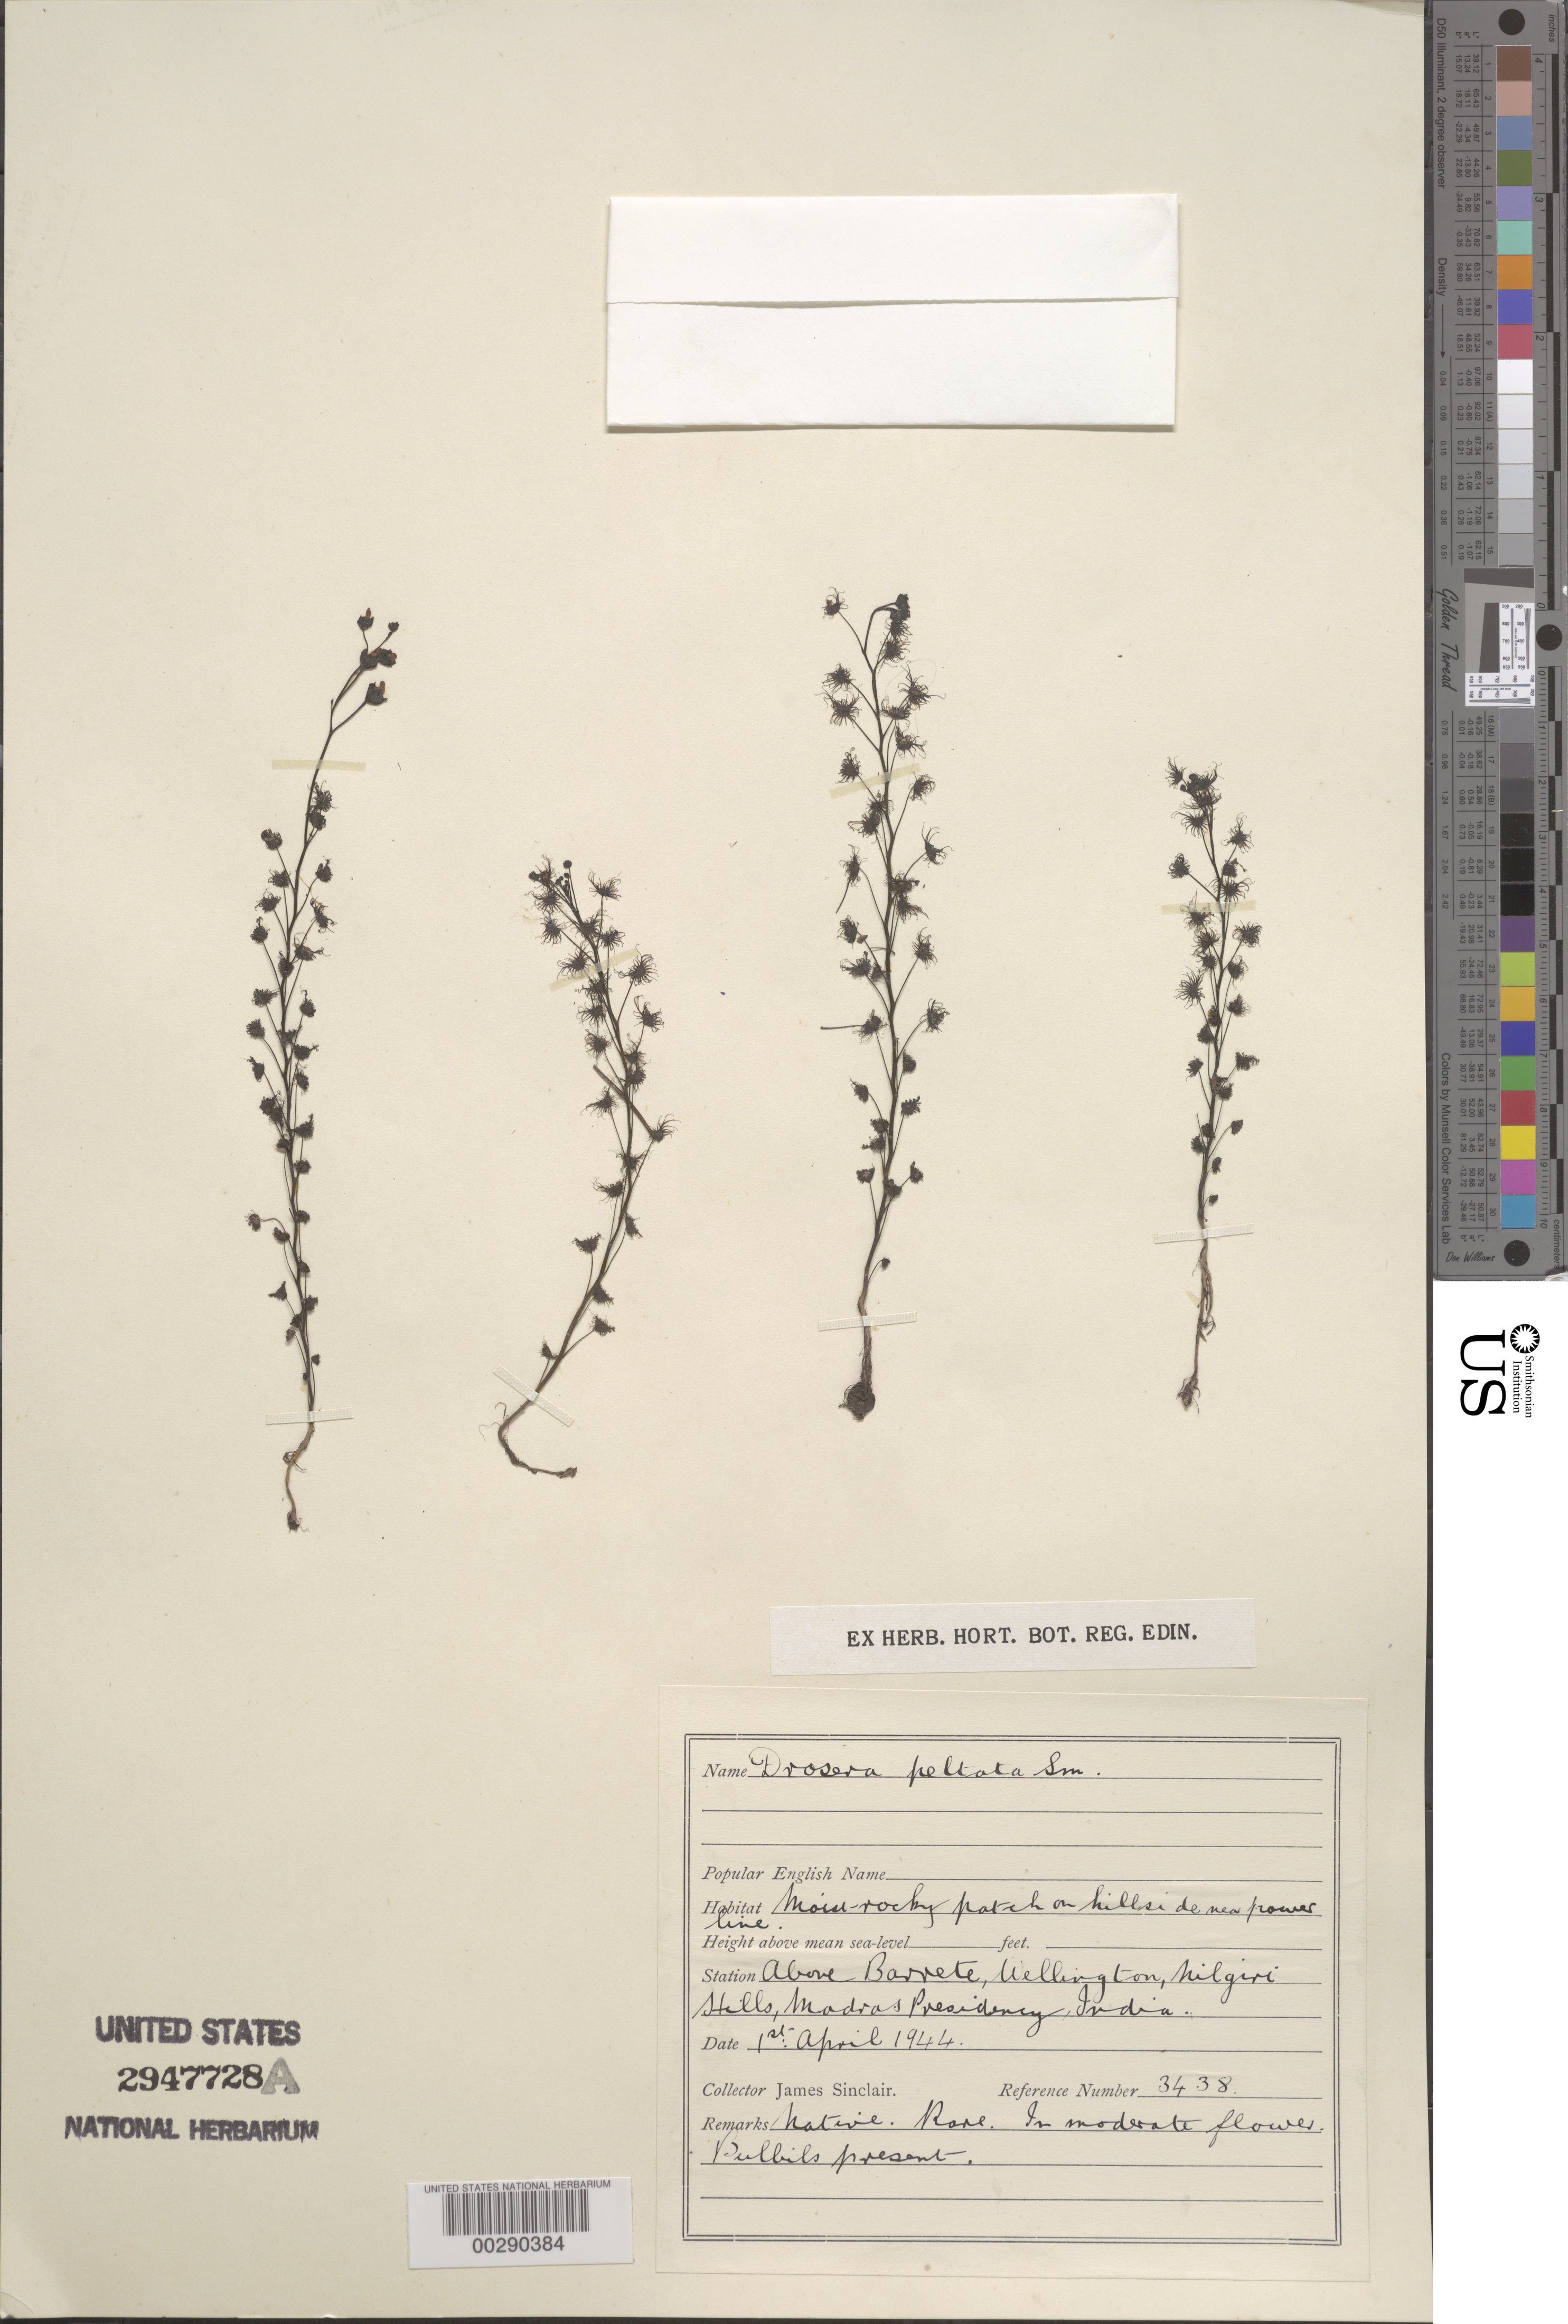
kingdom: Plantae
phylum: Tracheophyta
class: Magnoliopsida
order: Caryophyllales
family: Droseraceae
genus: Drosera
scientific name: Drosera peltata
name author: Sm. ex Willd.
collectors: J. Sinclair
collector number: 3438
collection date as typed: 01 Apr 1944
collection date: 1944-04-01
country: India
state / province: Tamil Nadu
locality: Madras presidency, nilgiri hills, wellington, above barrete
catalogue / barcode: US 2947728A